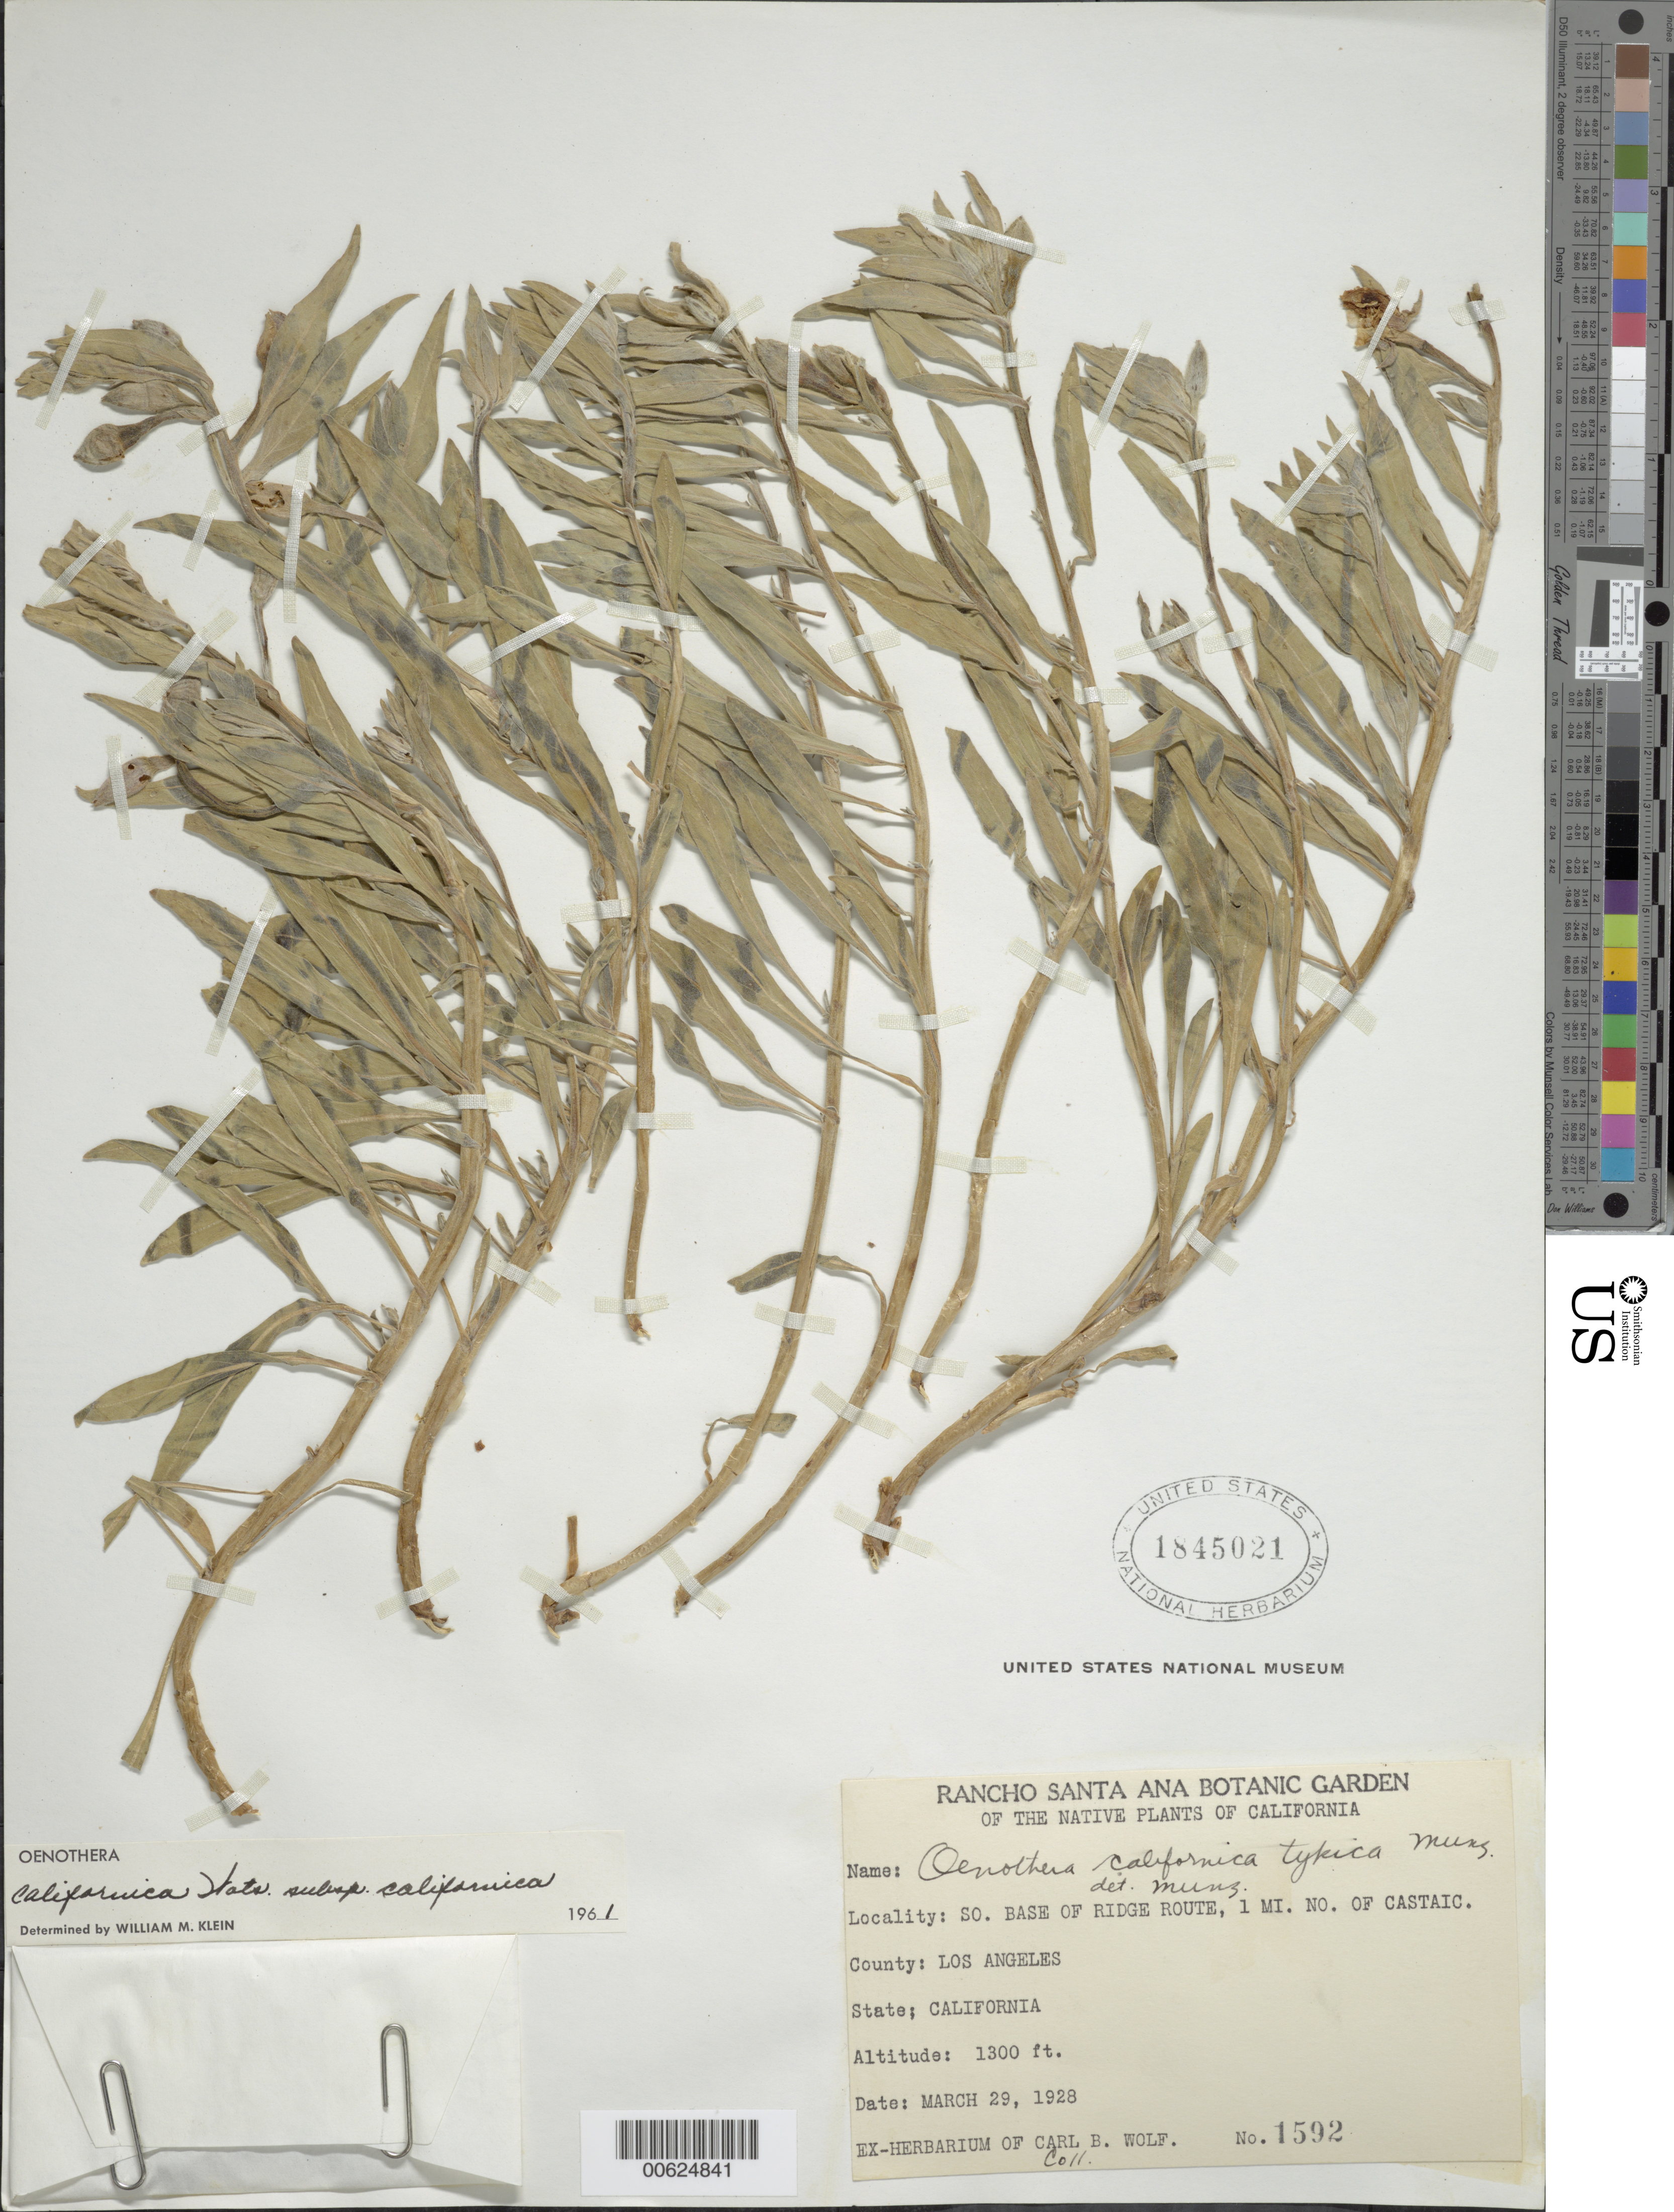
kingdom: Plantae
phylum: Tracheophyta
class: Magnoliopsida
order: Myrtales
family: Onagraceae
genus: Oenothera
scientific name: Oenothera avita subsp. californica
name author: (S. Watson) W.L. Wagner & Gandhi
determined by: Wagner, W. L., (BOT), Smithsonian Institution - National Museum of Natural History (UNITED STATES)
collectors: C. B. Wolf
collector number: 1592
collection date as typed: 29 Mar 1928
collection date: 1928-03-29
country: United States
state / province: California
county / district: Los Angeles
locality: S. Base of Ridge Rt, N of Castaic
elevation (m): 396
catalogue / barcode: US 1845021